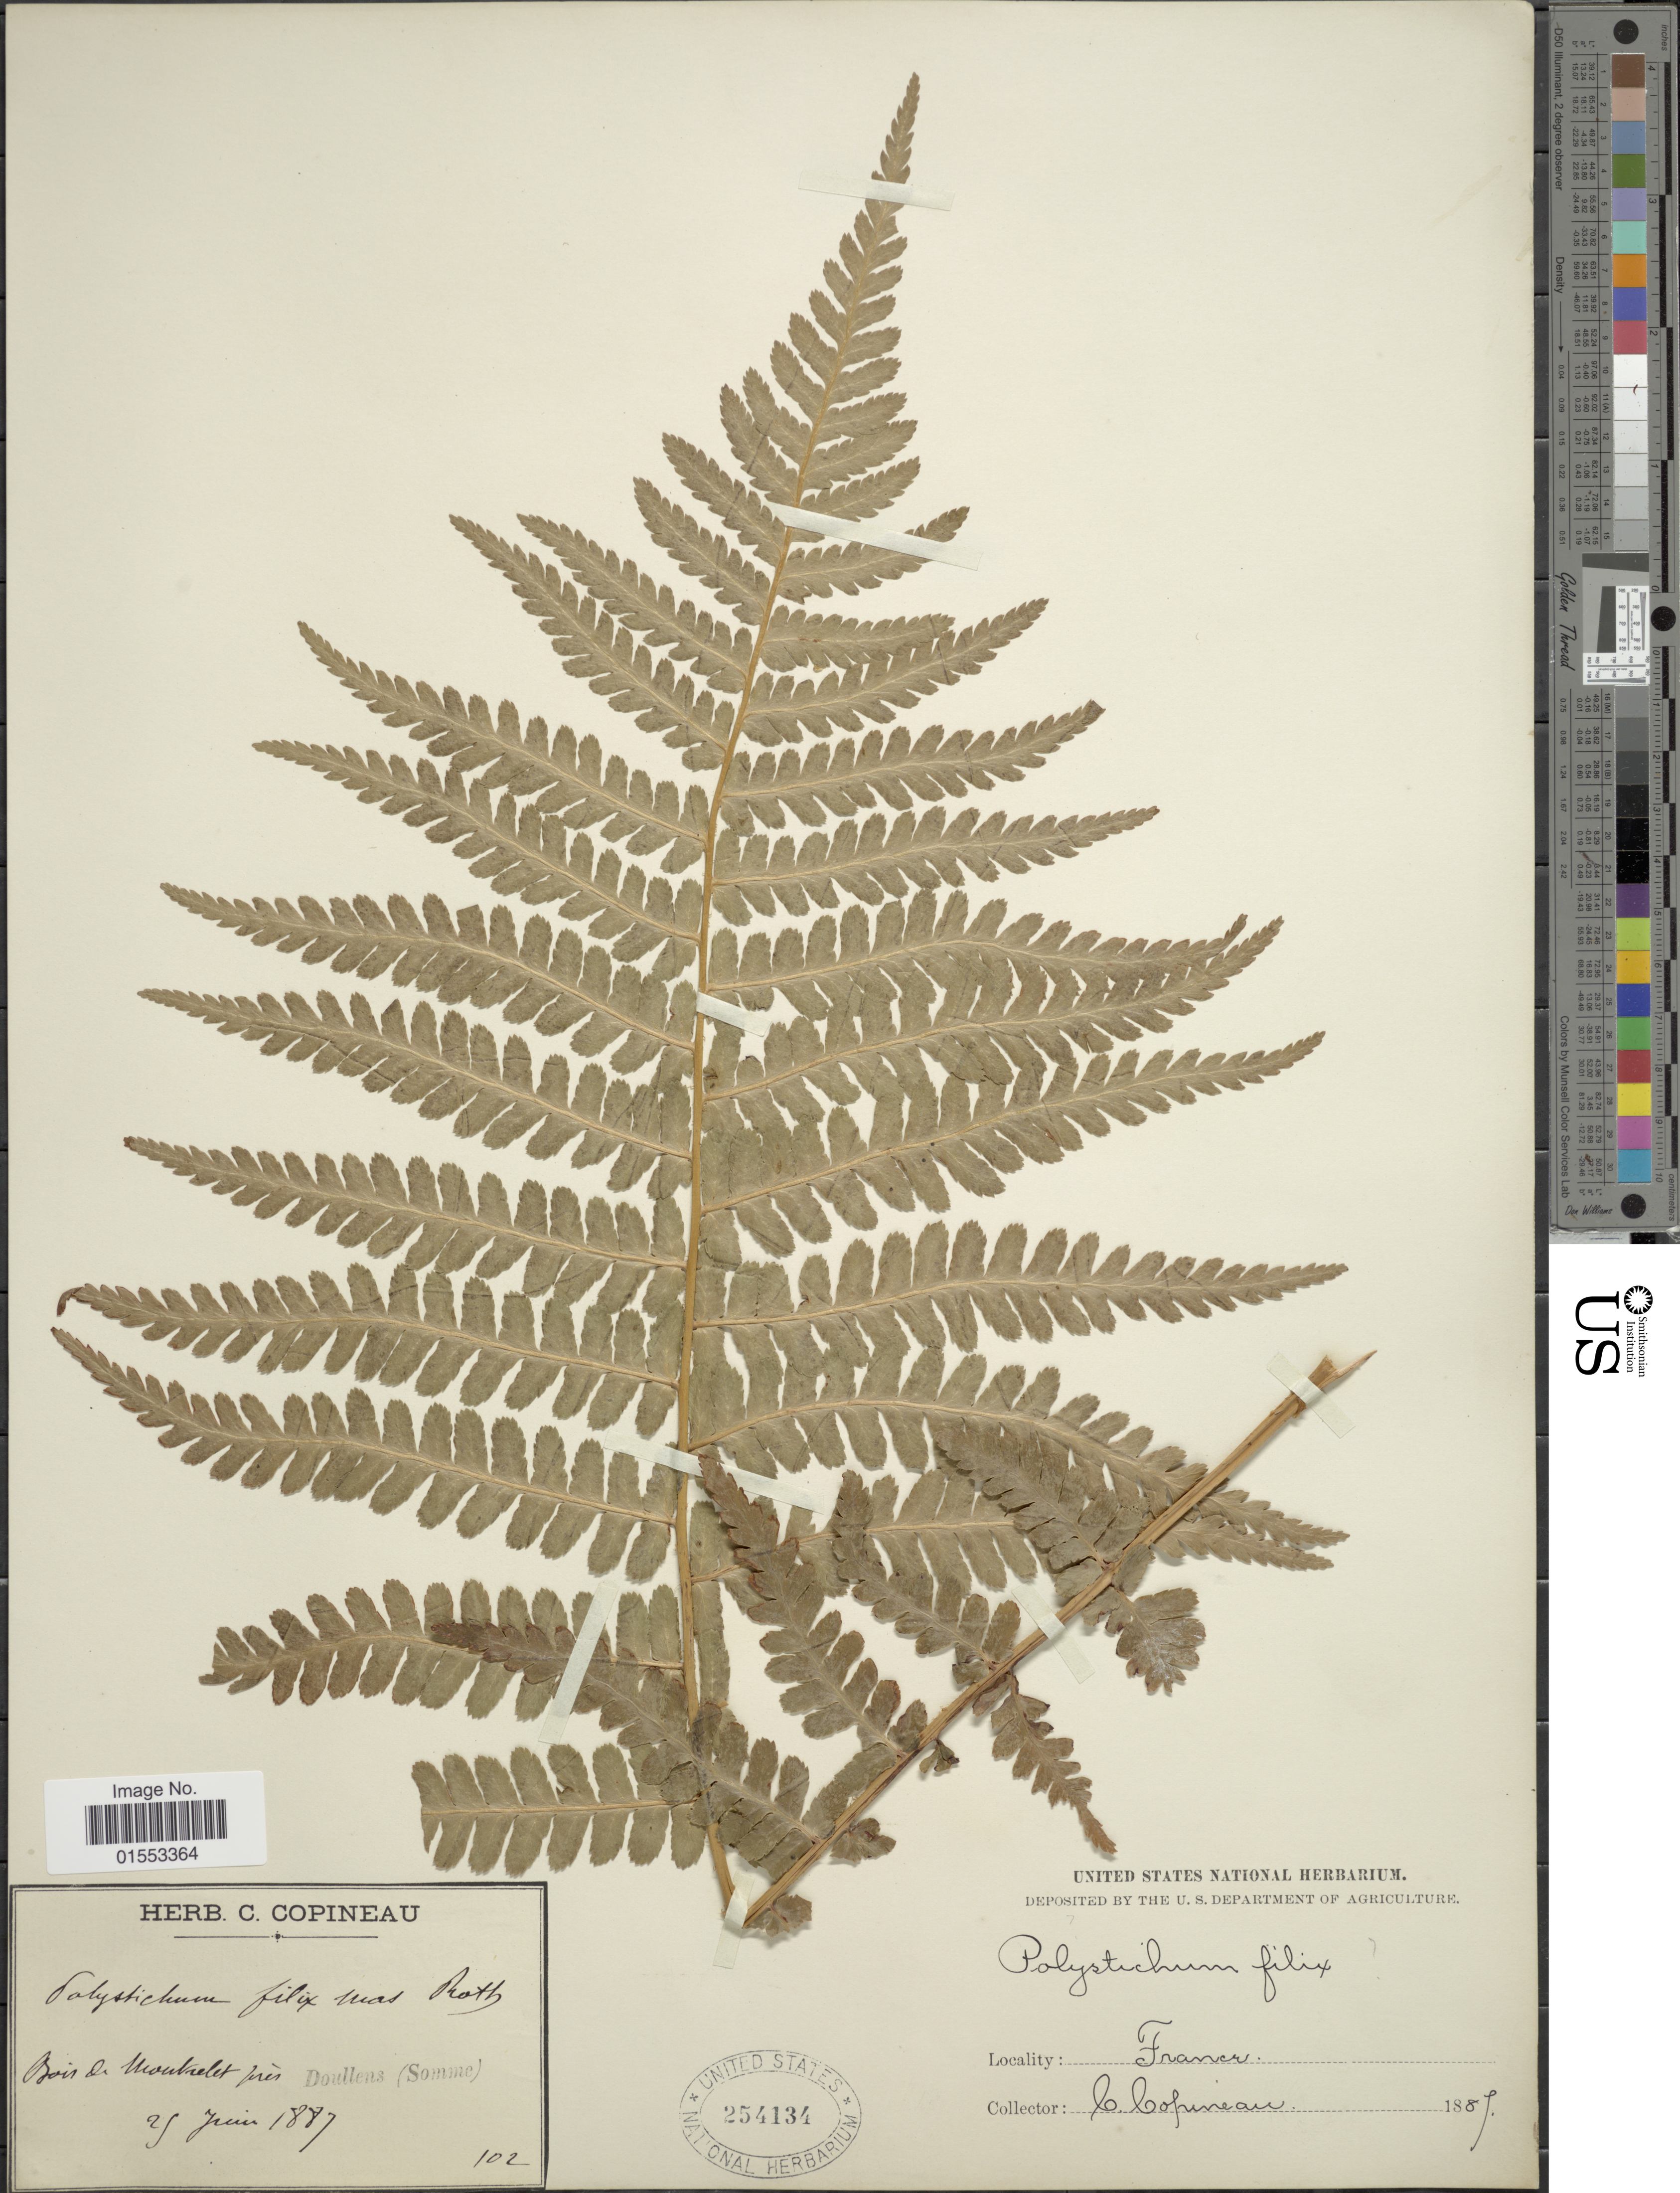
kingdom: Plantae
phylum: Tracheophyta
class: Polypodiopsida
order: Polypodiales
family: Dryopteridaceae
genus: Dryopteris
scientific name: Dryopteris filix-mas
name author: (L.) Schott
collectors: C. Copineau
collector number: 102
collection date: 1887-06-25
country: France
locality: France. Bois de Moukrelet pres Doullens (Somme).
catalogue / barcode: US 254134